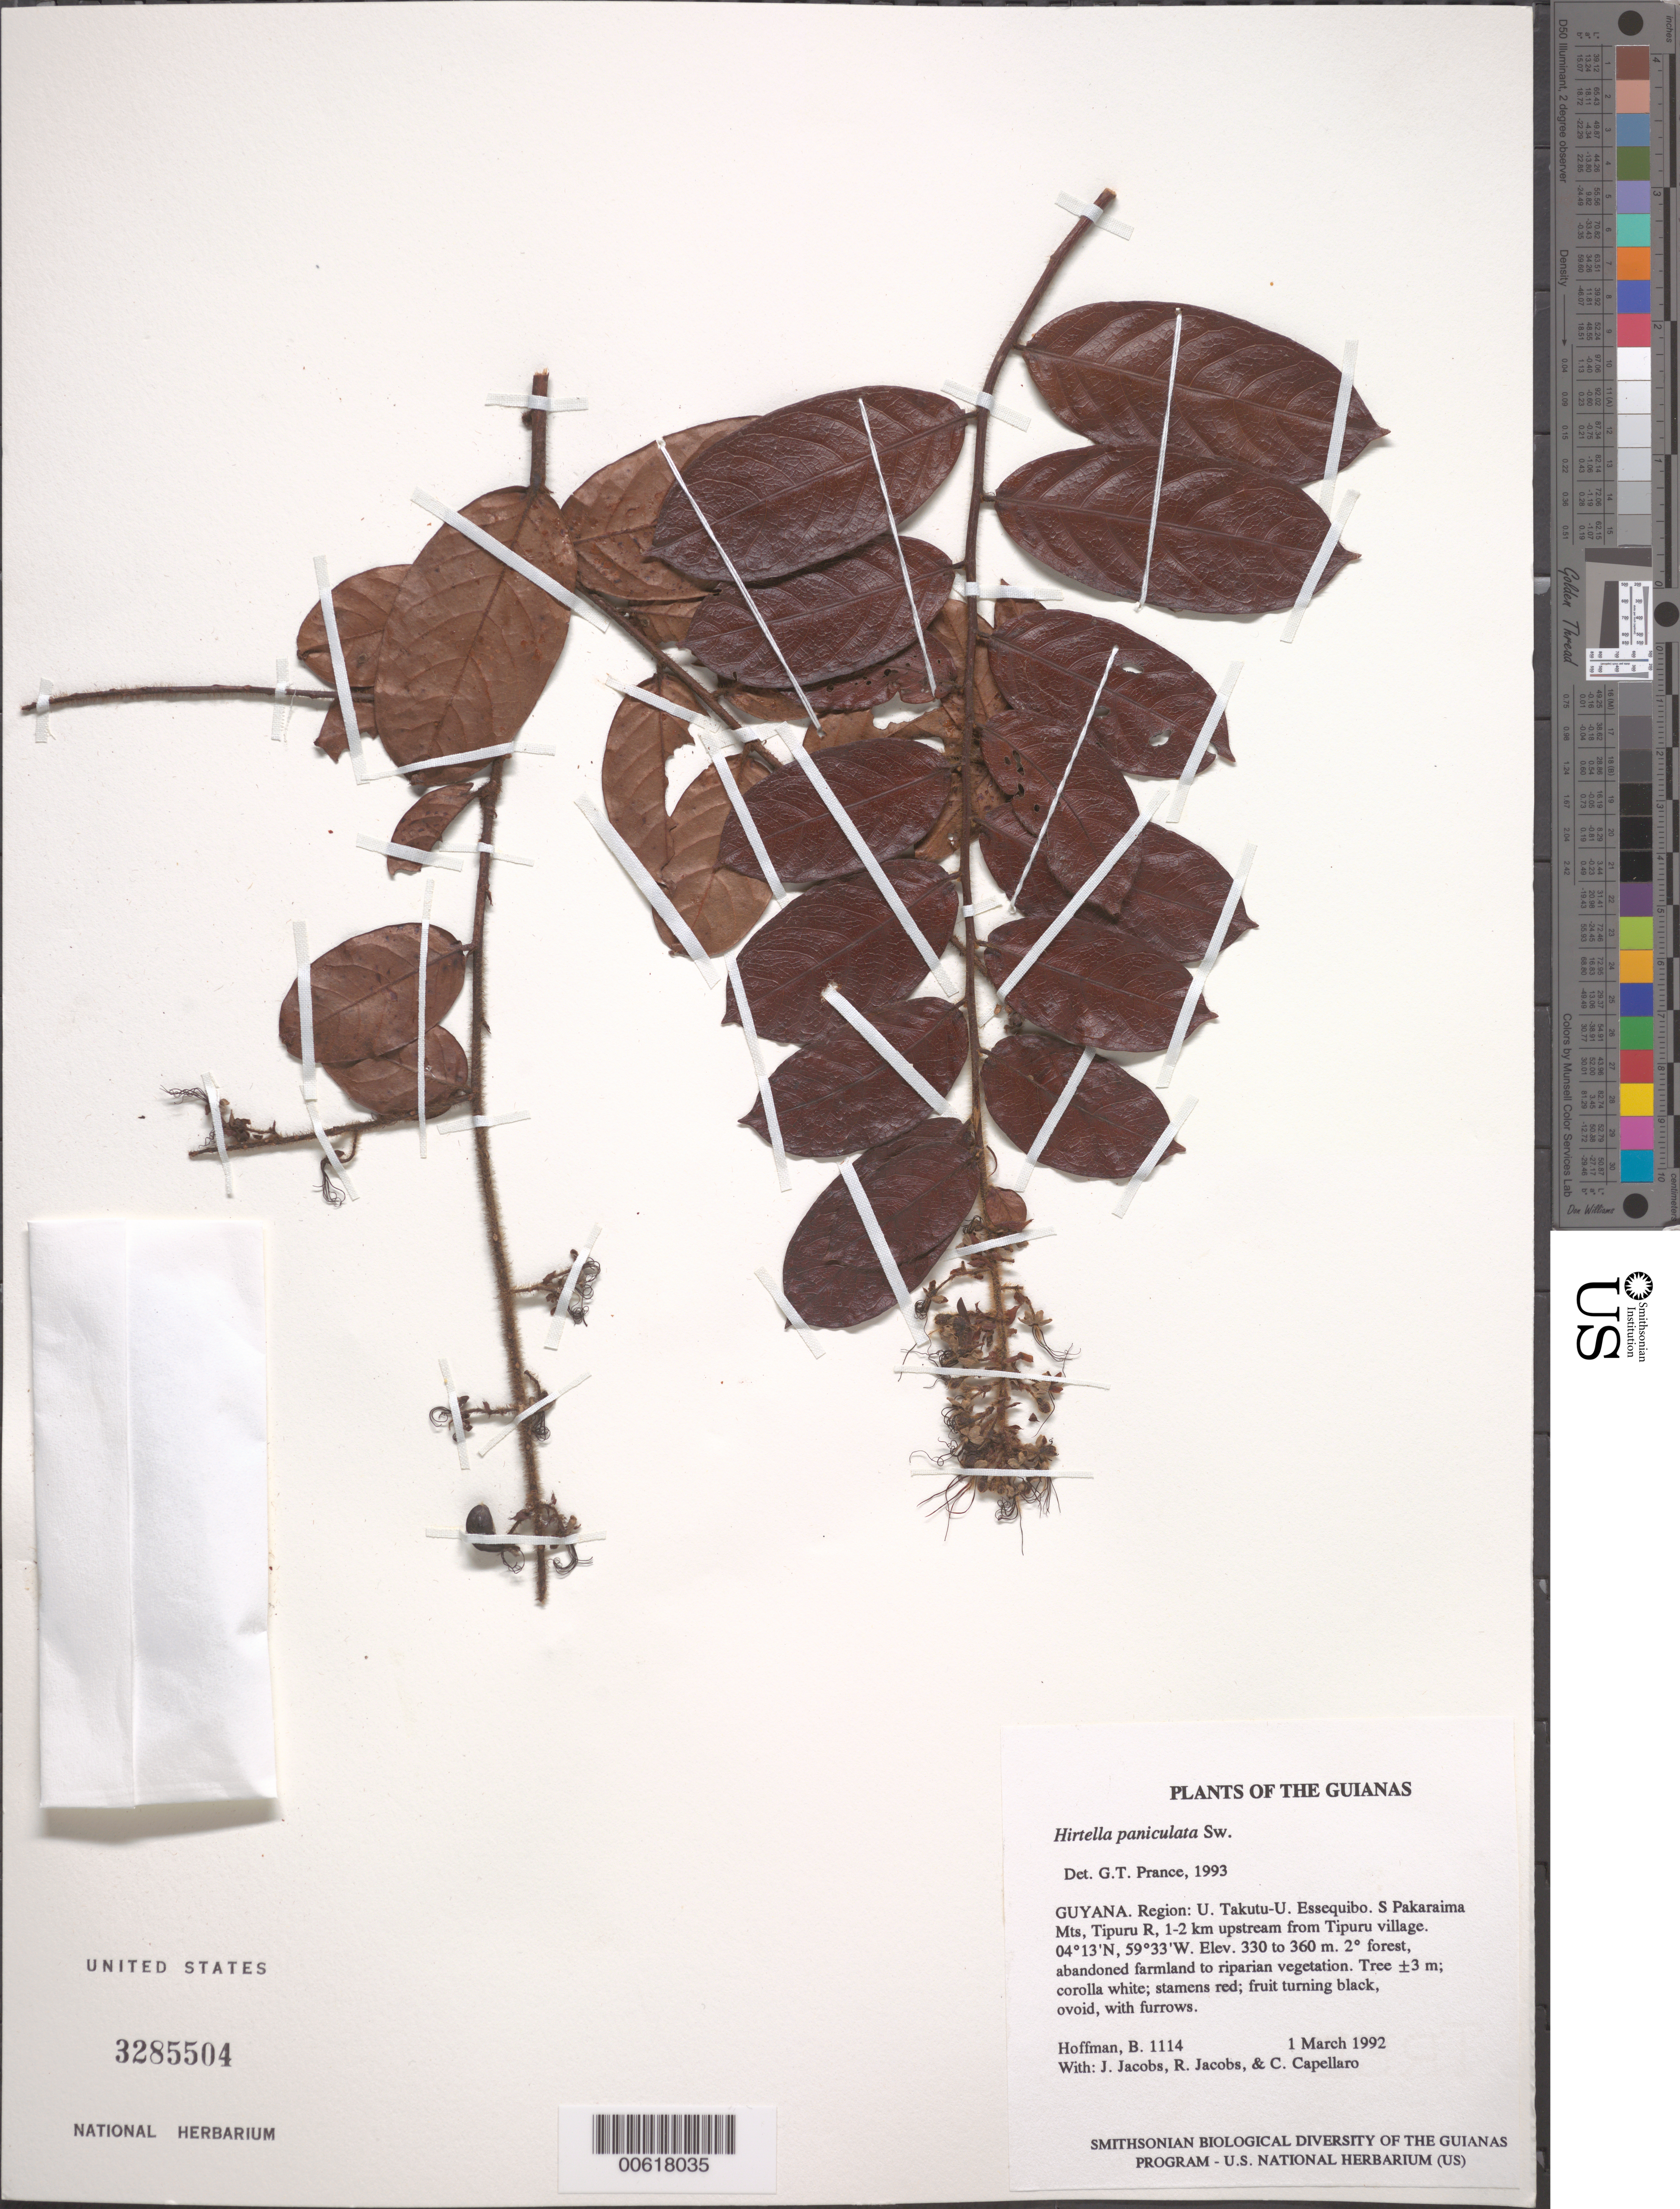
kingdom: Plantae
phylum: Tracheophyta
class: Magnoliopsida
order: Malpighiales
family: Chrysobalanaceae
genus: Hirtella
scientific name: Hirtella paniculata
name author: Sw.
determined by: Prance, G. T.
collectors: B. Hoffman, J. Jacobs, R. Jacobs & C. Capellaro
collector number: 1114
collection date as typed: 1 March 1992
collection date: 1992-03-01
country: Guyana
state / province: U. Takutu-U. Essequibo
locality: S Pakaraima Mts, Tipuru R., 1-2 km upstream from Tipuru Village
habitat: Secondary forest, abandoned farmland to riparian vegetation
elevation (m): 330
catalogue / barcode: US 3285504